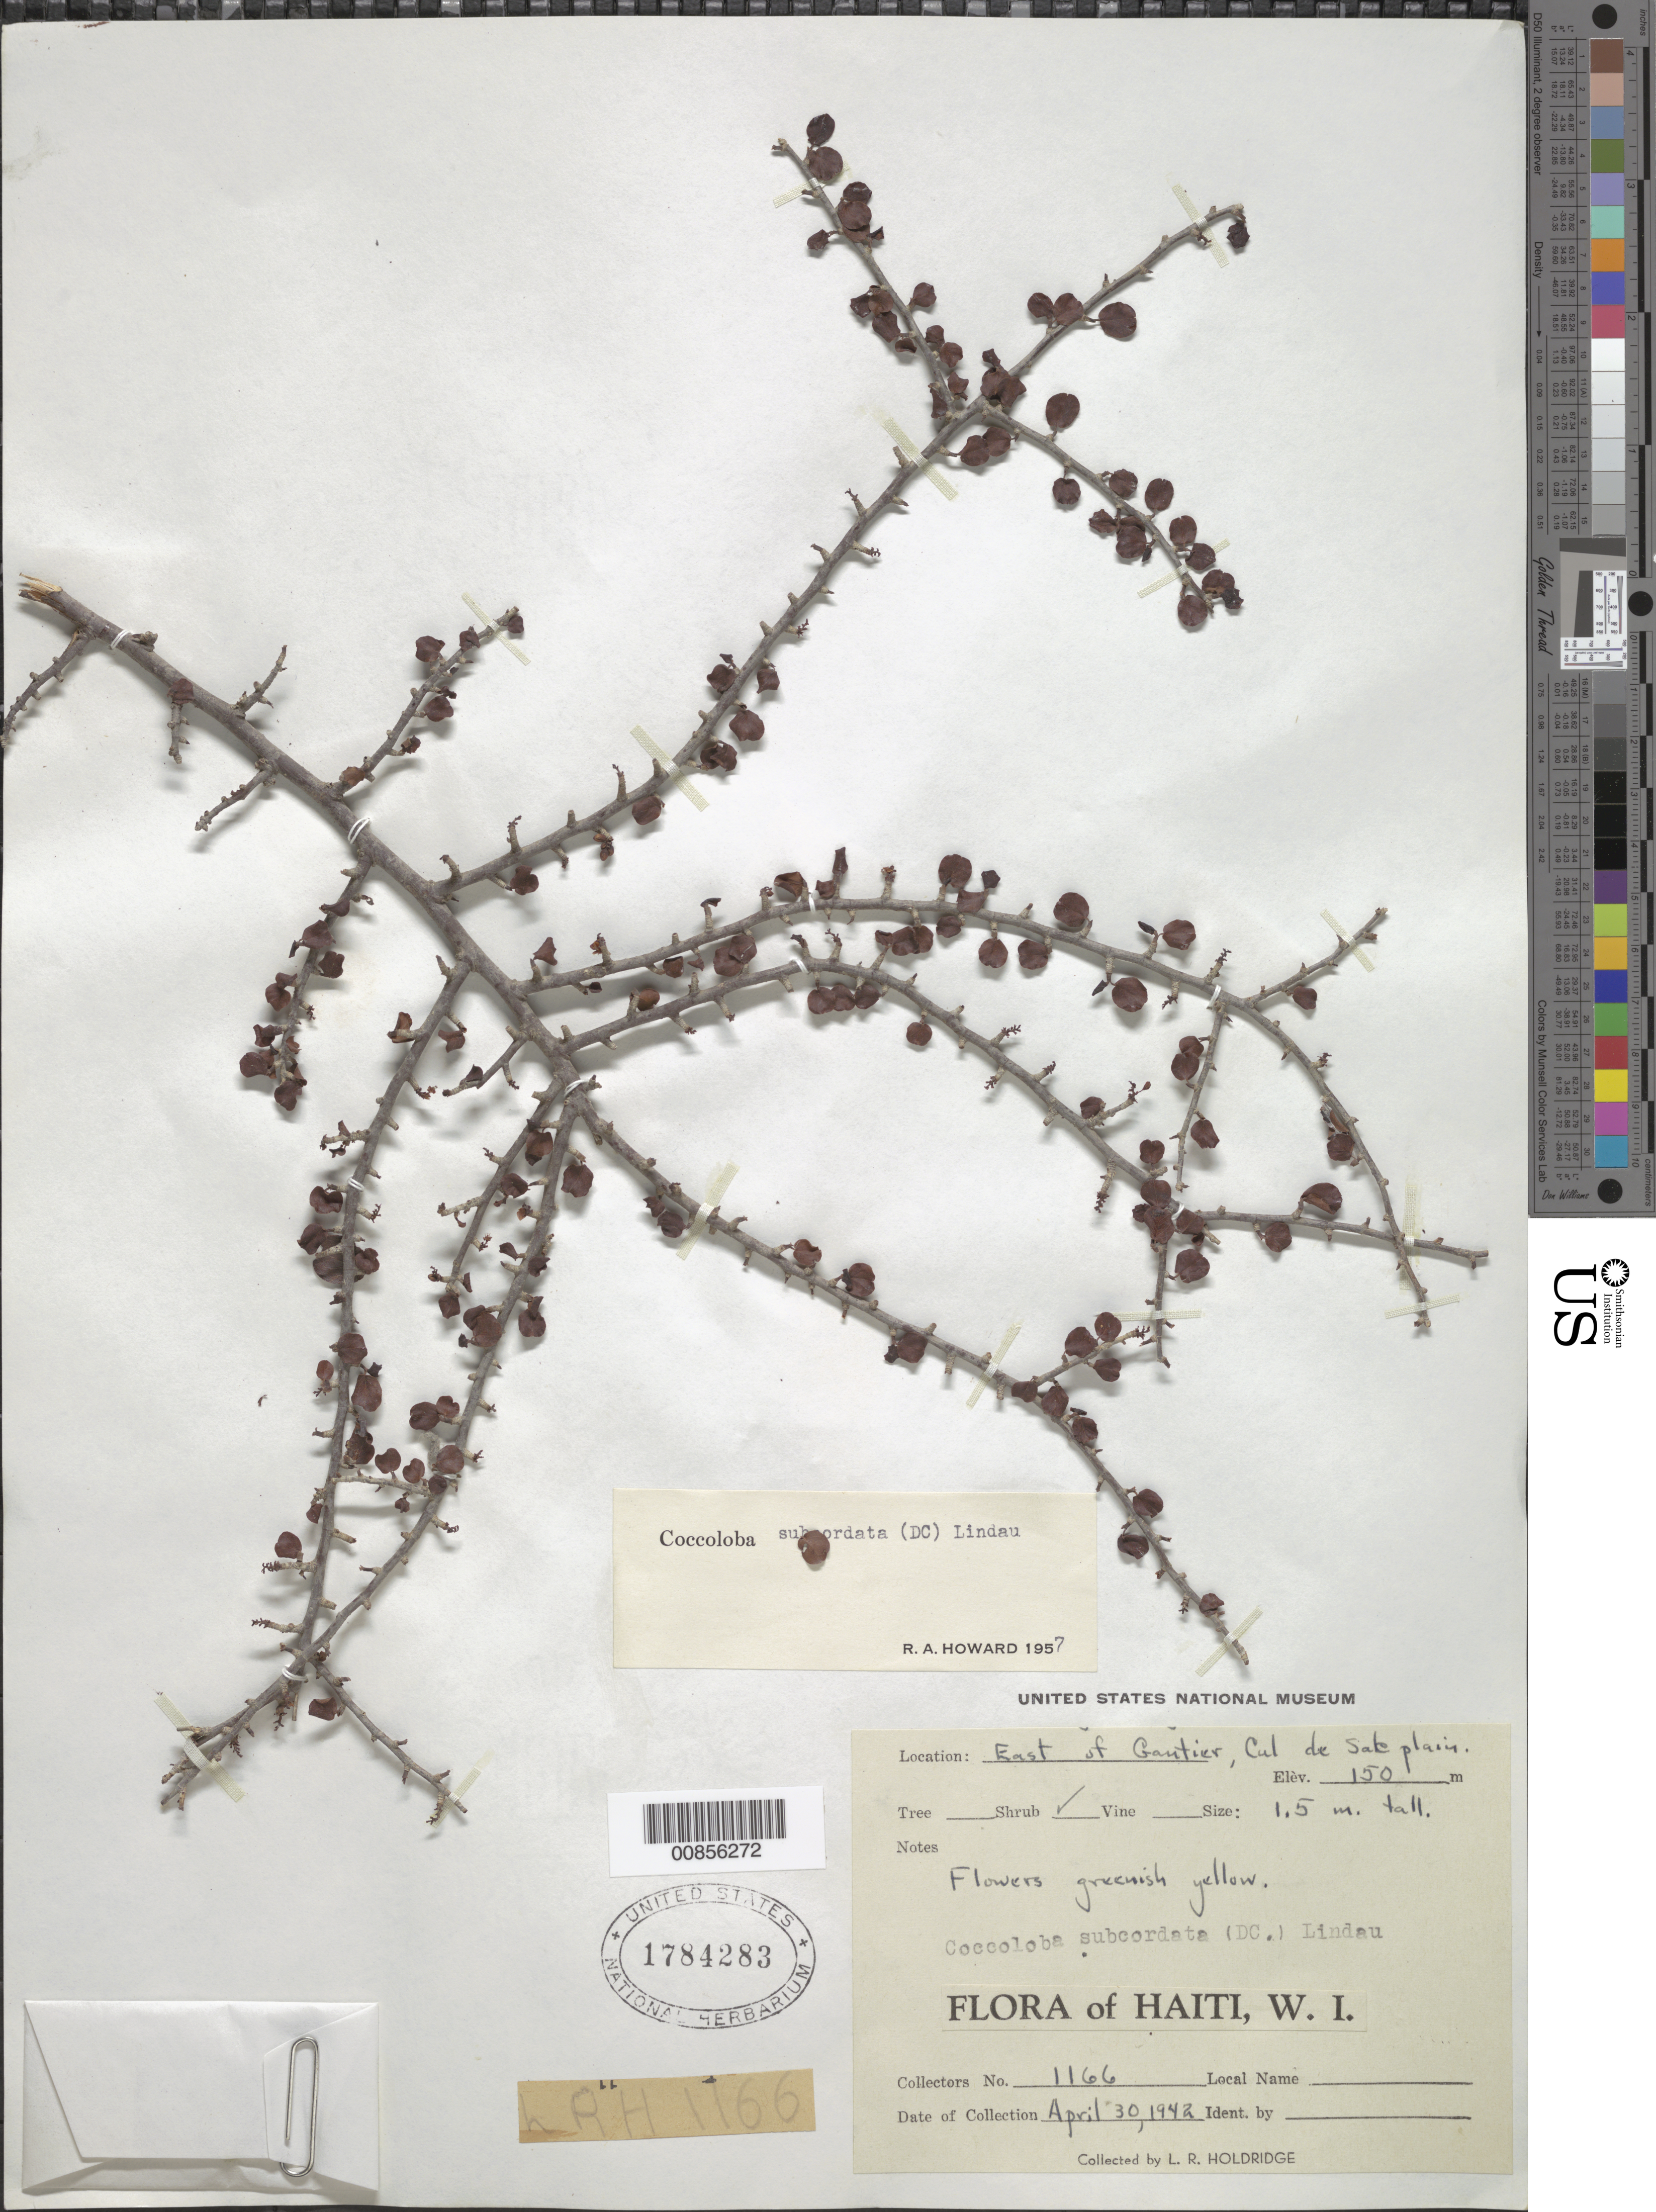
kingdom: Plantae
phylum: Tracheophyta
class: Magnoliopsida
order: Caryophyllales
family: Polygonaceae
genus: Coccoloba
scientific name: Coccoloba subcordata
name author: (DC.) Lindau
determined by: Howard, R. A.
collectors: L. Holdridge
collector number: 1166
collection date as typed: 30 Apr 1942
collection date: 1942-04-30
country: Haiti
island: Hispaniola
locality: East of Gantier, Cul de Sac plain.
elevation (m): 150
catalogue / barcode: US 1784283